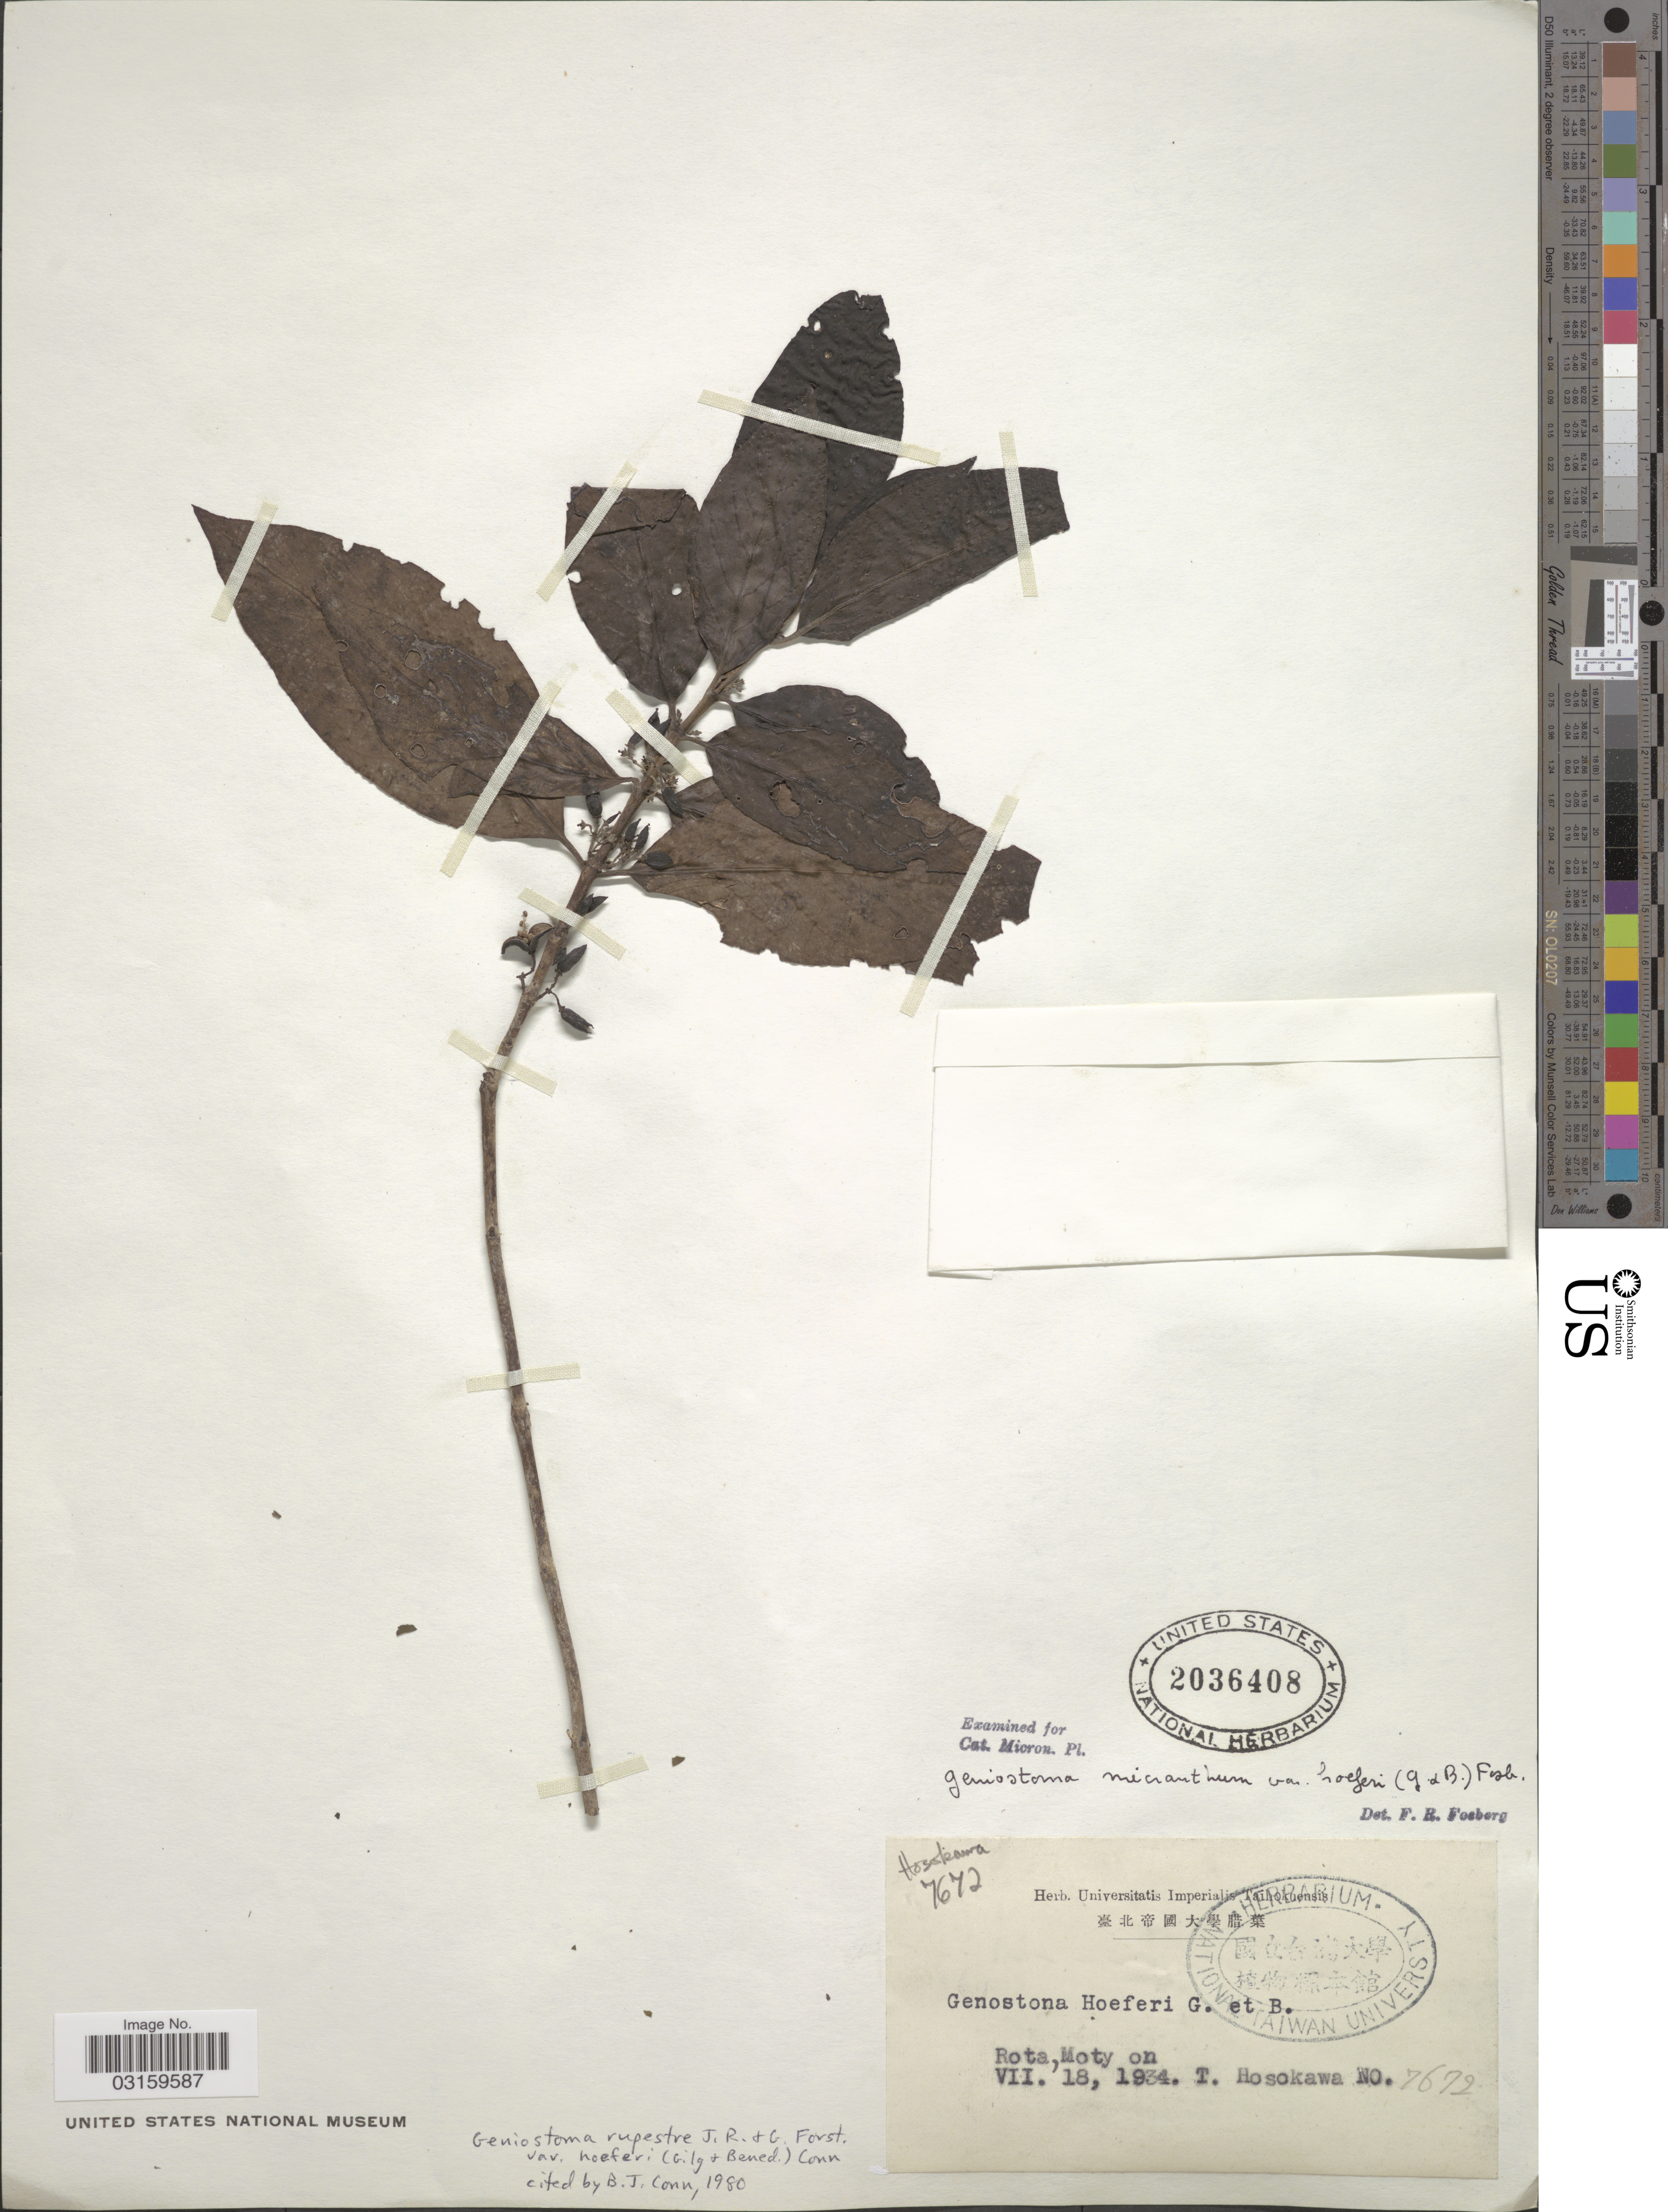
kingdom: Plantae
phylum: Tracheophyta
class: Magnoliopsida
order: Gentianales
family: Loganiaceae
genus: Geniostoma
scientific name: Geniostoma rupestre var. hoeferi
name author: (Gilg & Benedict) B.J. Conn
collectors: T. Hosokawa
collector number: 7672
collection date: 1934-07-18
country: Northern Mariana Islands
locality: Rota, Moty on.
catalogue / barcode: US 2036408